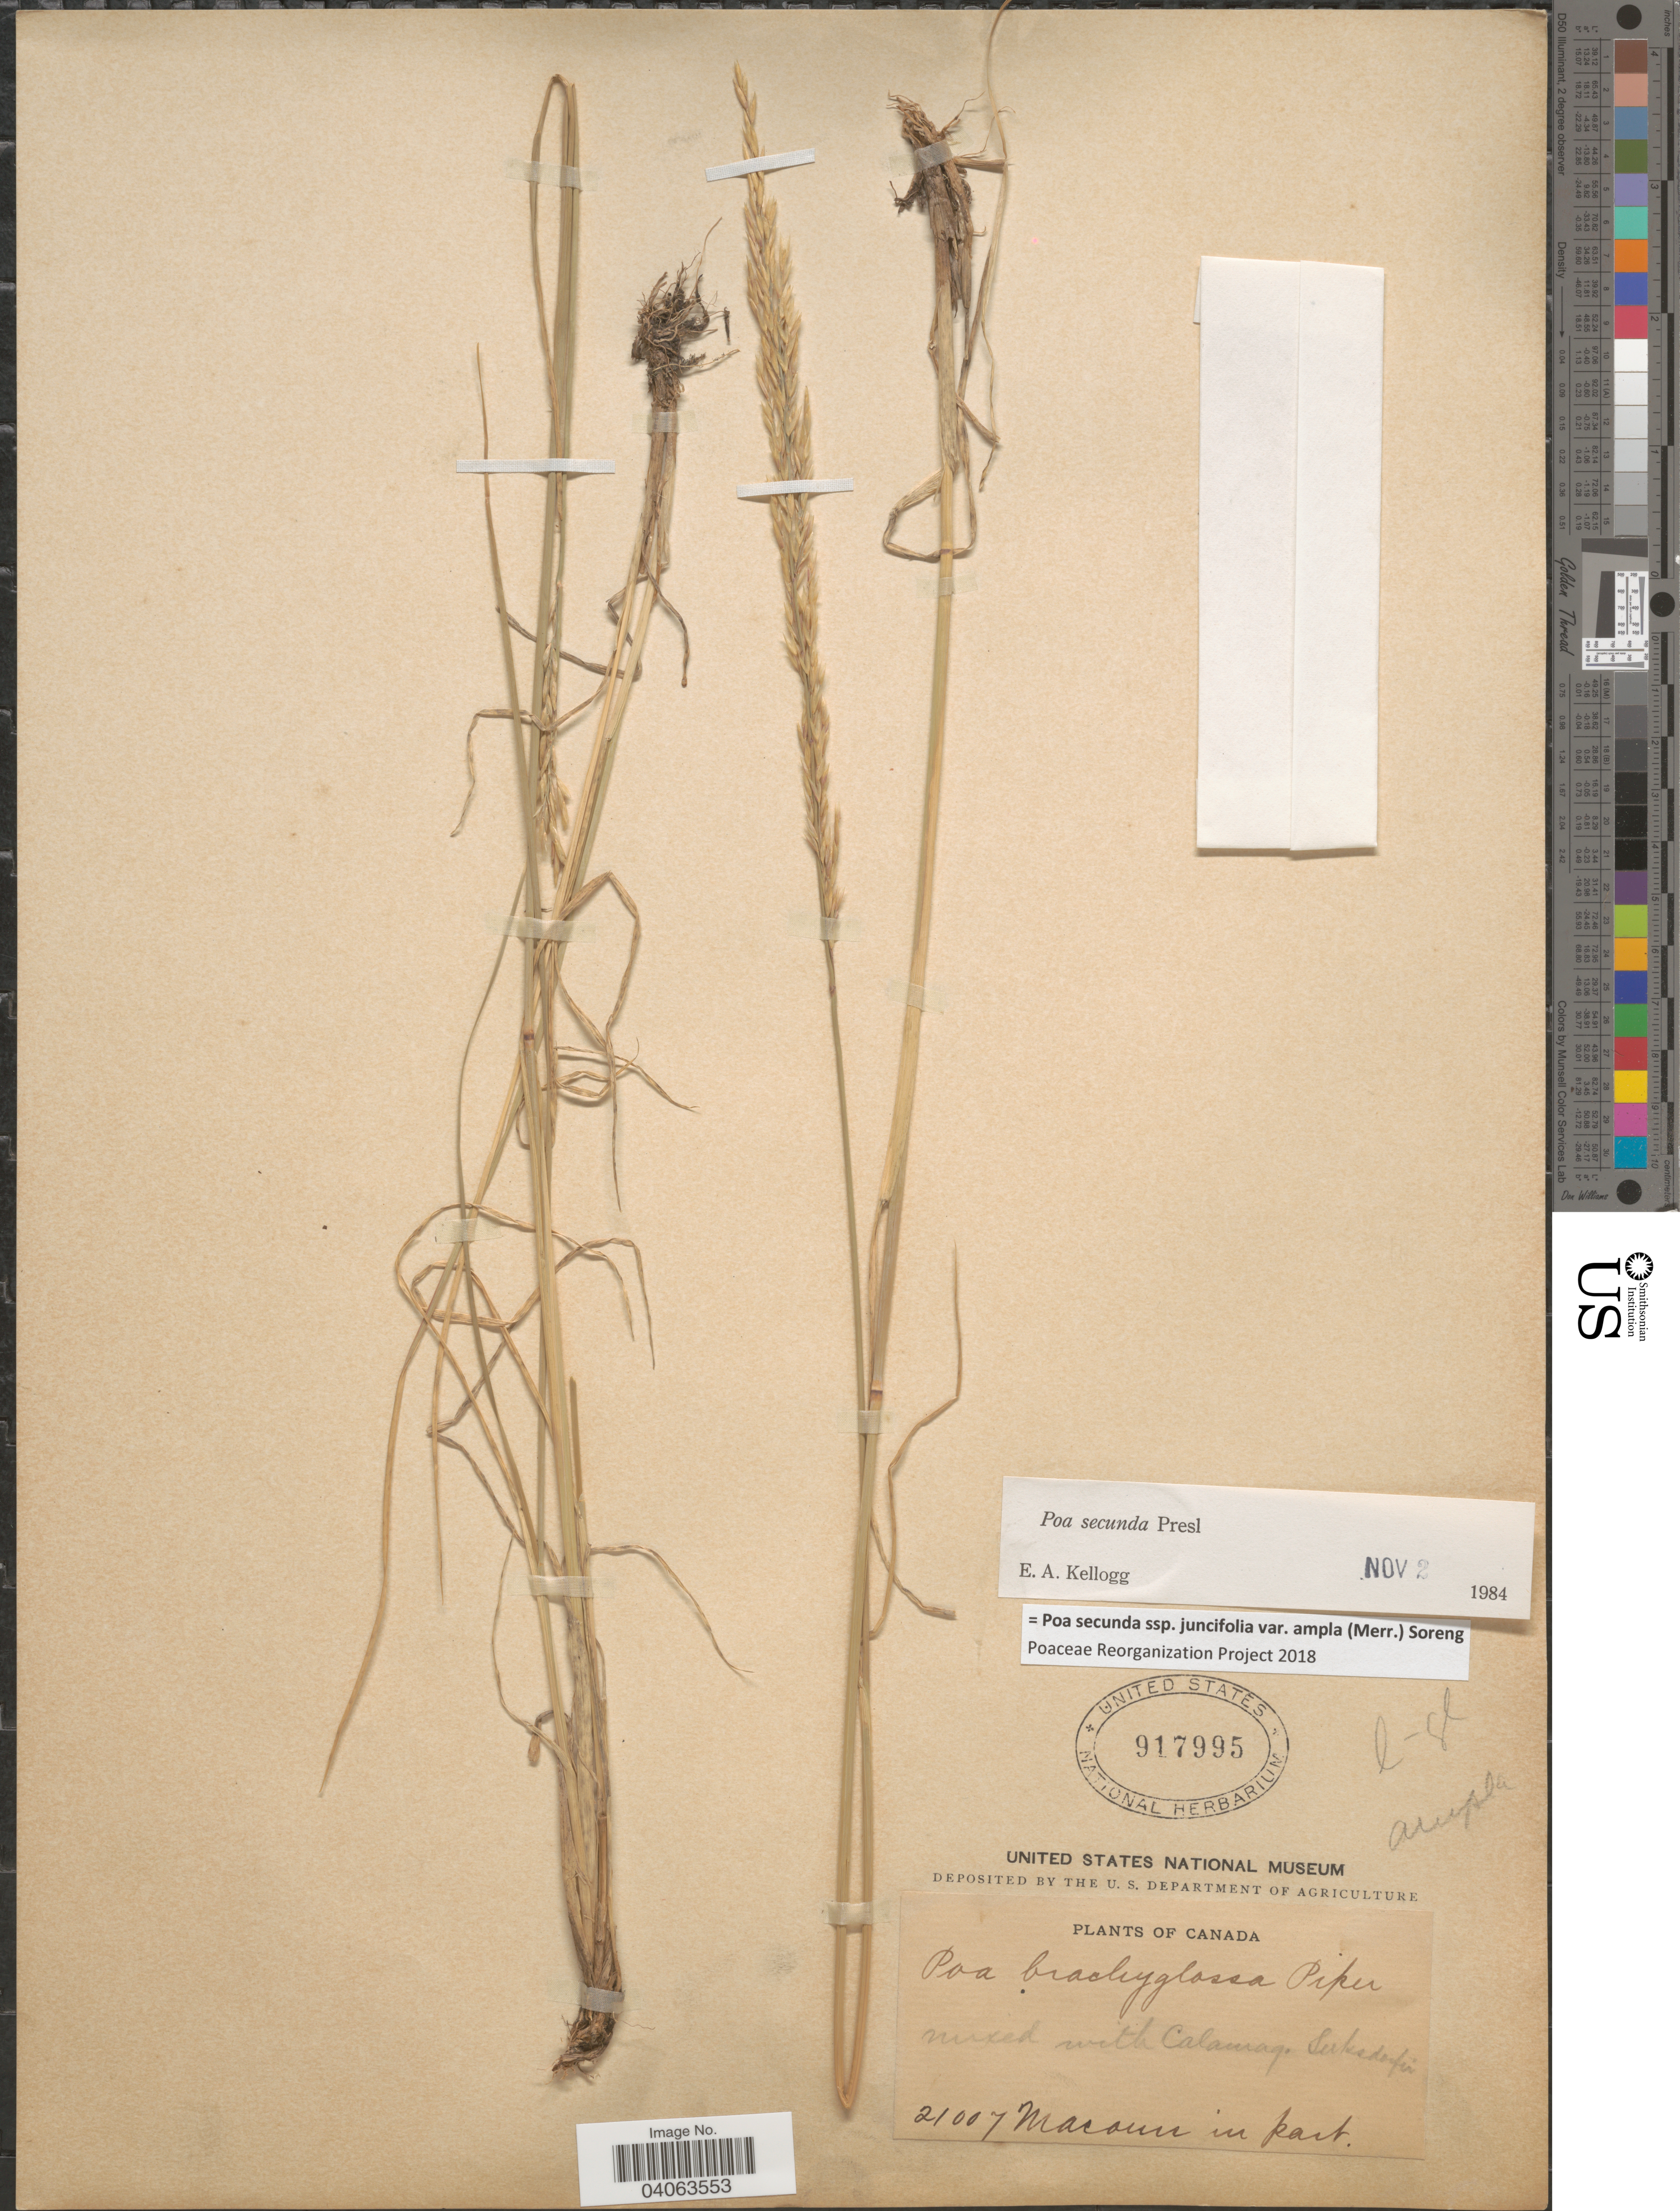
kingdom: Plantae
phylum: Tracheophyta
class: Liliopsida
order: Poales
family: Poaceae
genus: Poa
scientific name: Poa secunda subsp. juncifolia var. ampla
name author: (Merr.) Soreng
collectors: -- Macoun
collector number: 21007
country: Canada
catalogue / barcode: US 917995